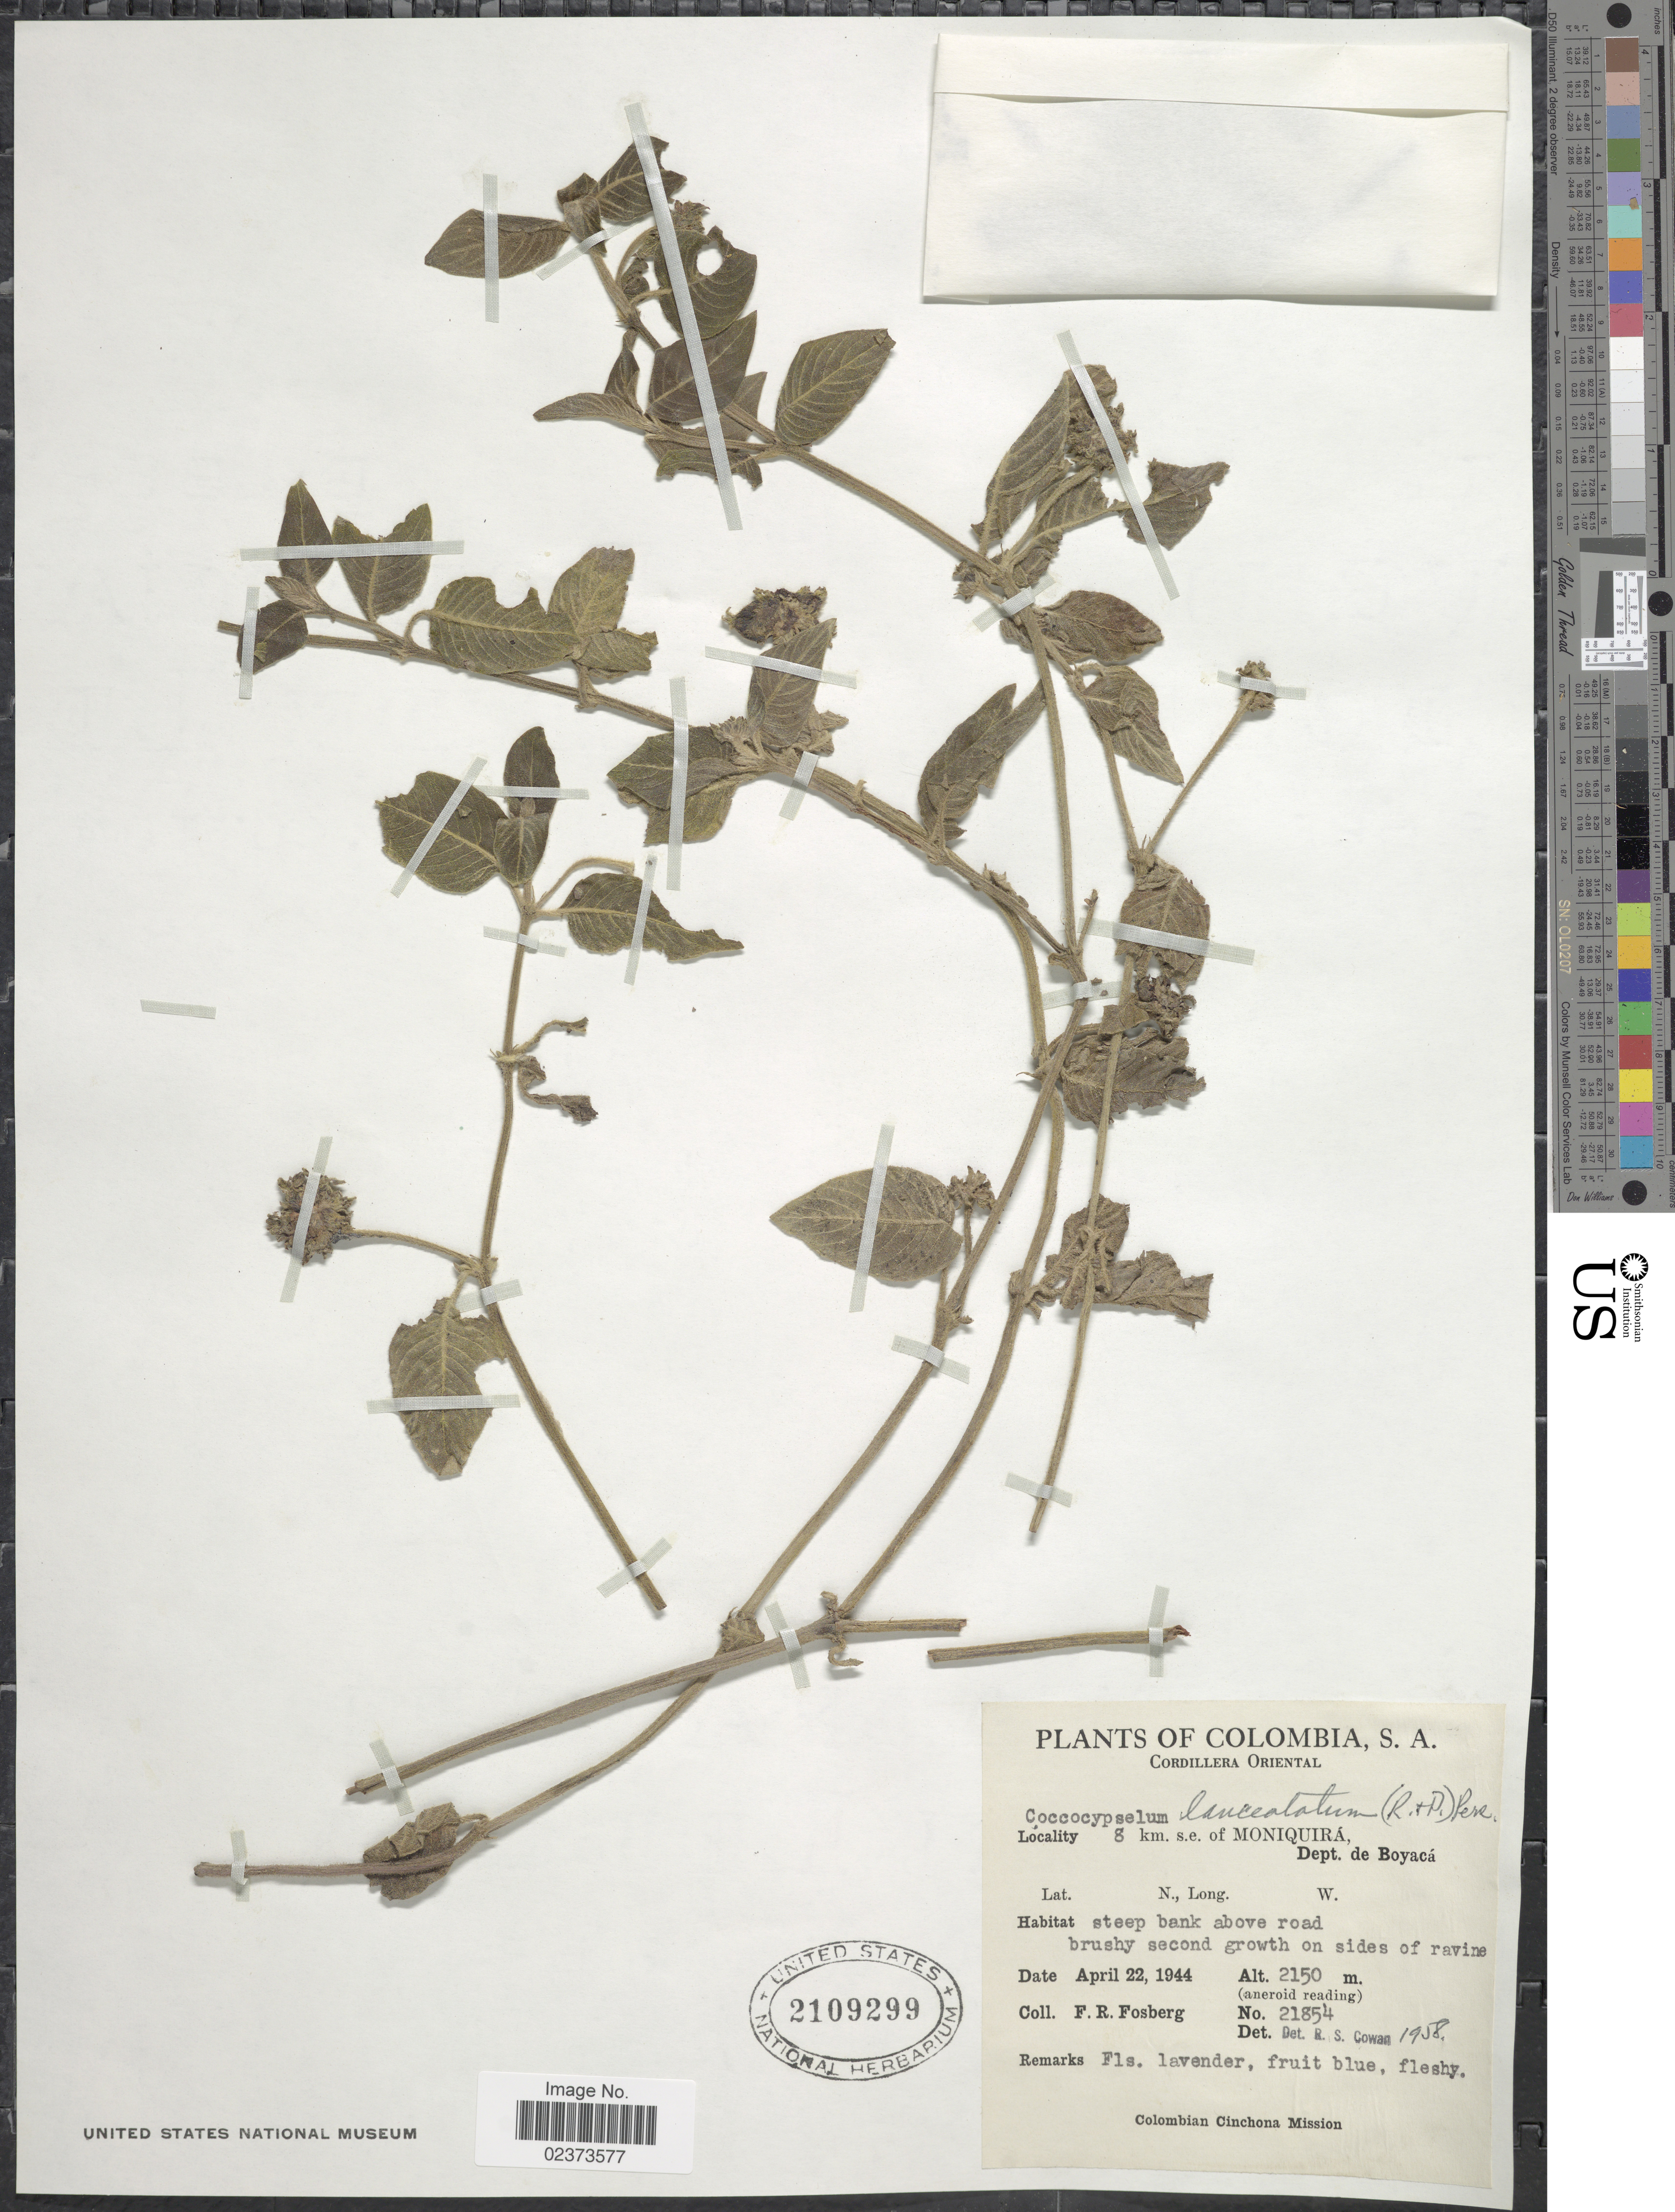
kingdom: Plantae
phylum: Tracheophyta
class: Magnoliopsida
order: Gentianales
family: Rubiaceae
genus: Coccocypselum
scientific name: Coccocypselum lanceolatum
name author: (Ruiz & Pav.) Pers.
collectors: F. R. Fosberg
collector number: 21854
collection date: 1944-04-22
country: Colombia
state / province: Boyacá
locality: Cordillera Oriental, 8 km s.e. of Moniquirá, Dept de Boyacá, steep bank above road brushy second growth on sides of ravine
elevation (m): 2150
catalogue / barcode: US 2109299